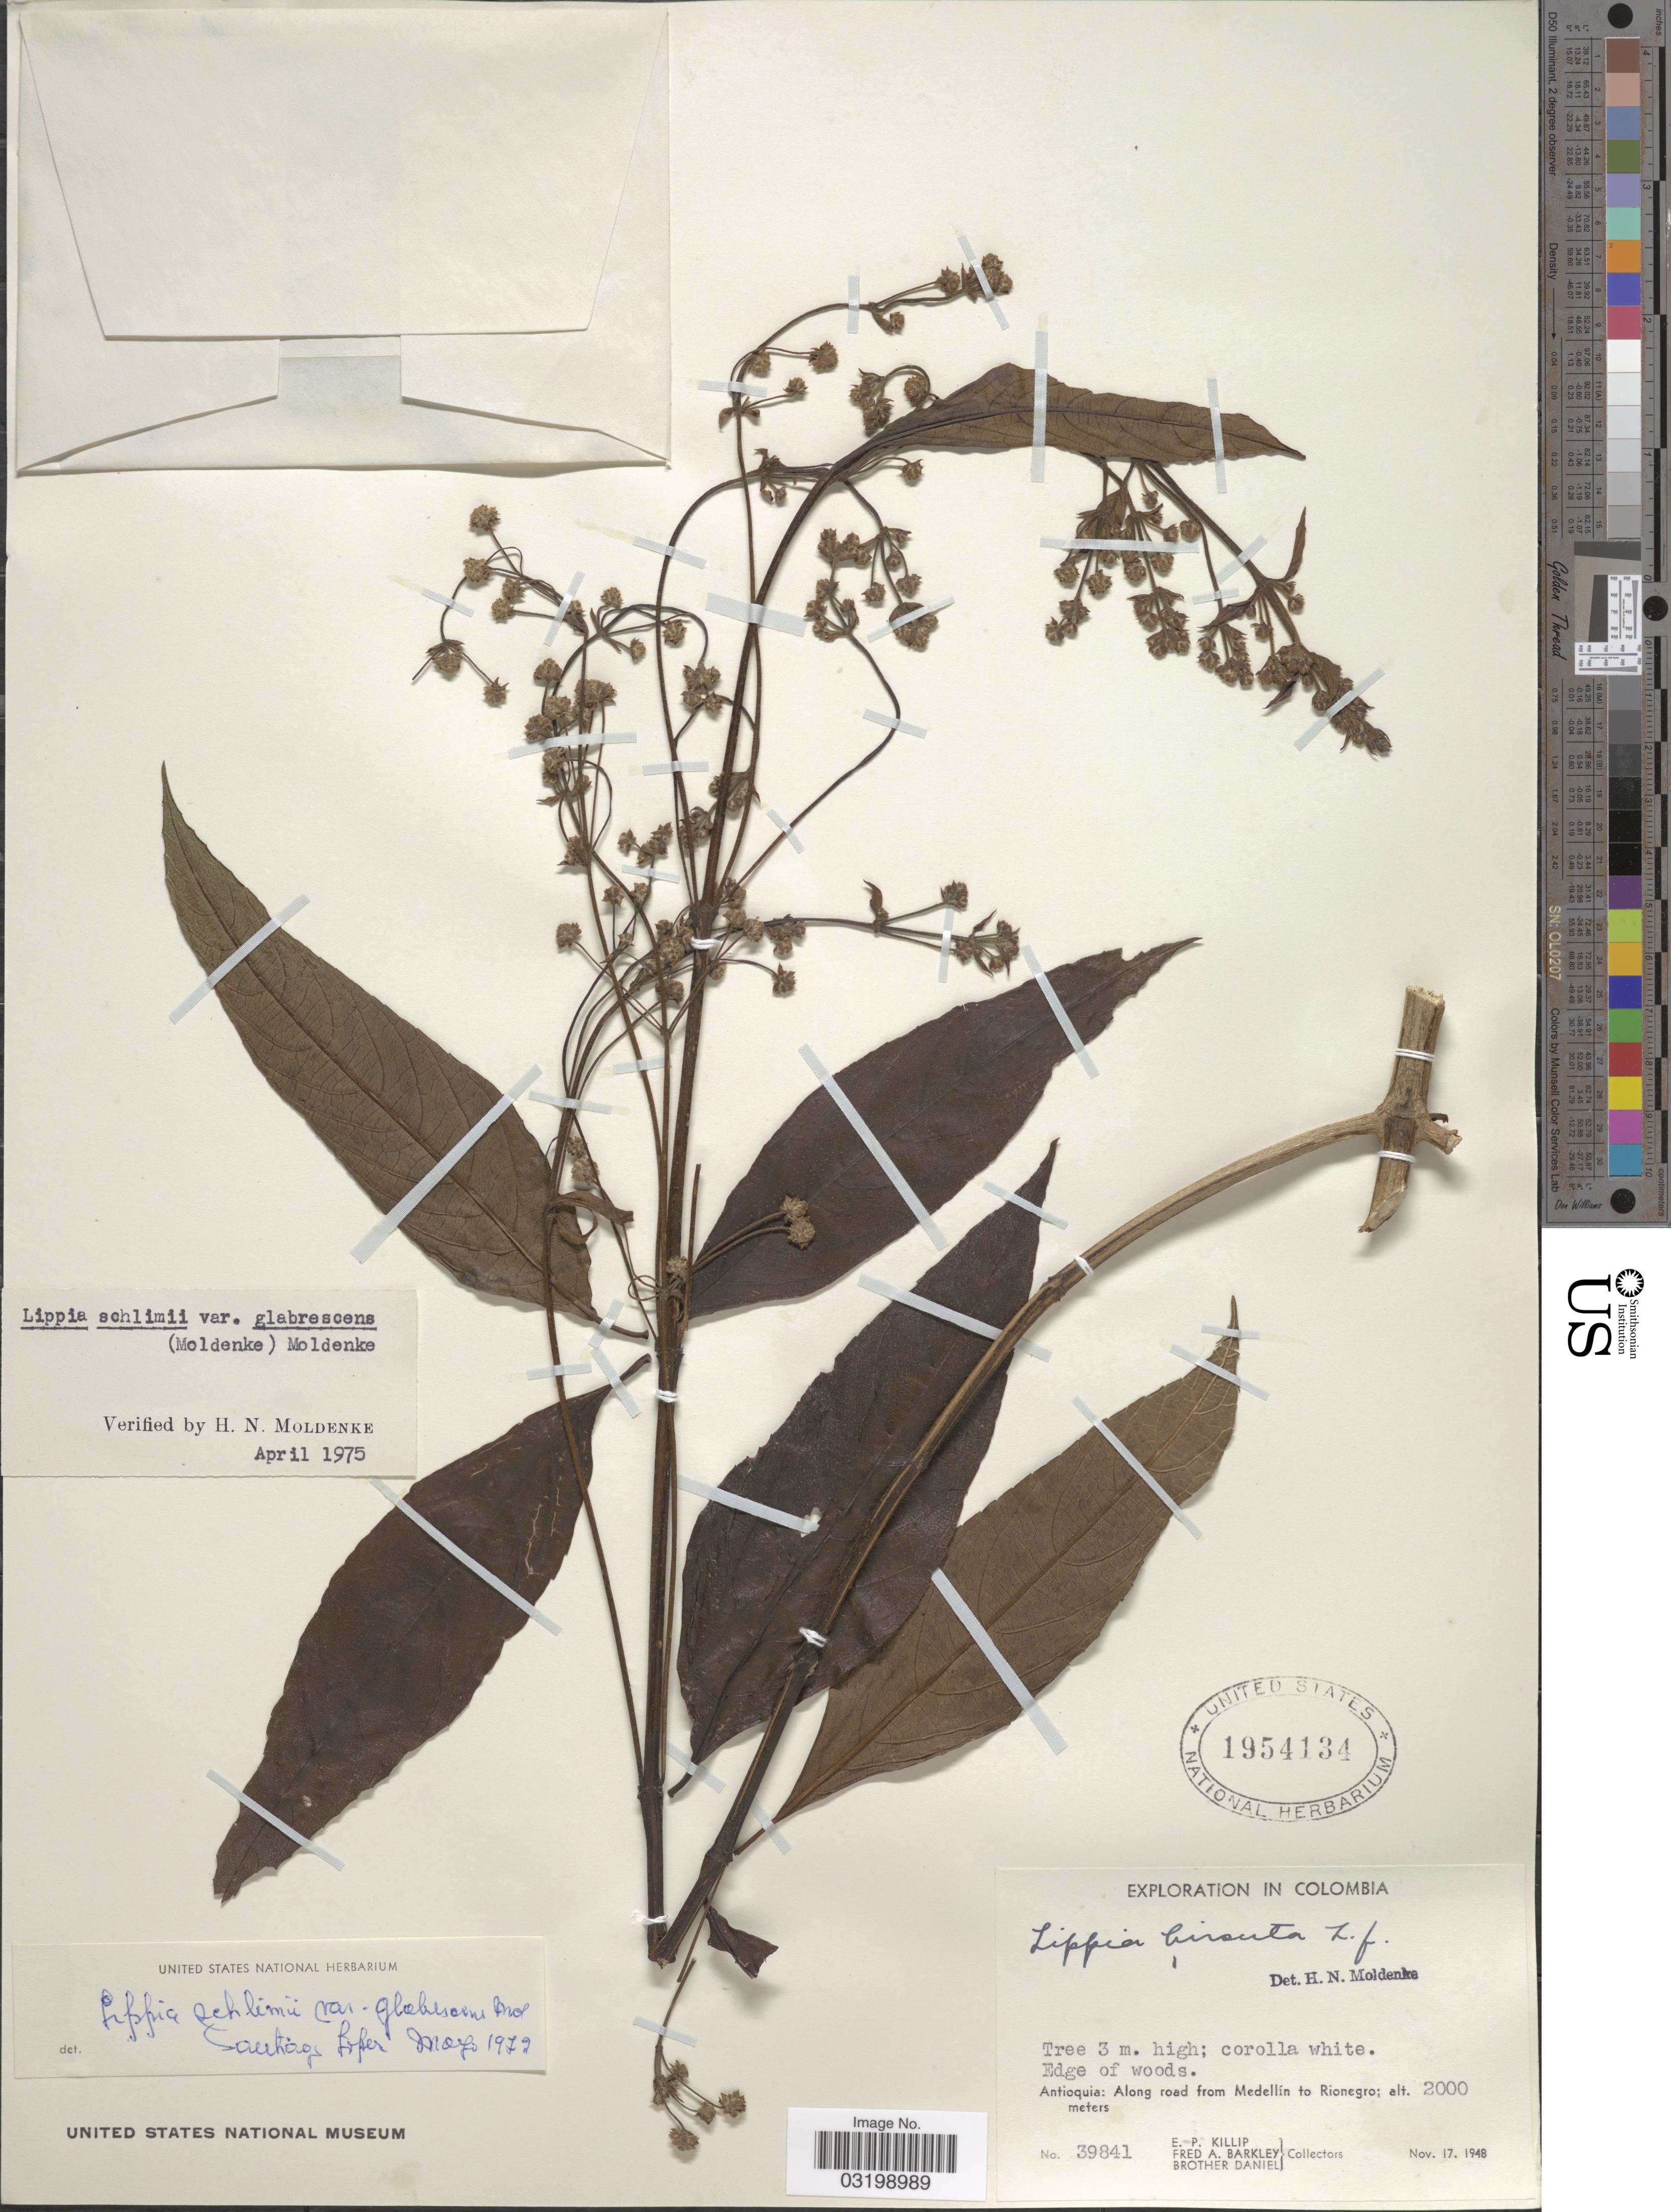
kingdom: Plantae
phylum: Tracheophyta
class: Magnoliopsida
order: Lamiales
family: Verbenaceae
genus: Lippia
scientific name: Lippia hirsuta var. glabrescens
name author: Moldenke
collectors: E. P. Killip, F. A. Barkley & Bro. Daniel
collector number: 39841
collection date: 1948-11-17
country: Colombia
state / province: Antioquia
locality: Along road from Medellín to Rionegro.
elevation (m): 2000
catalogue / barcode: US 1954134